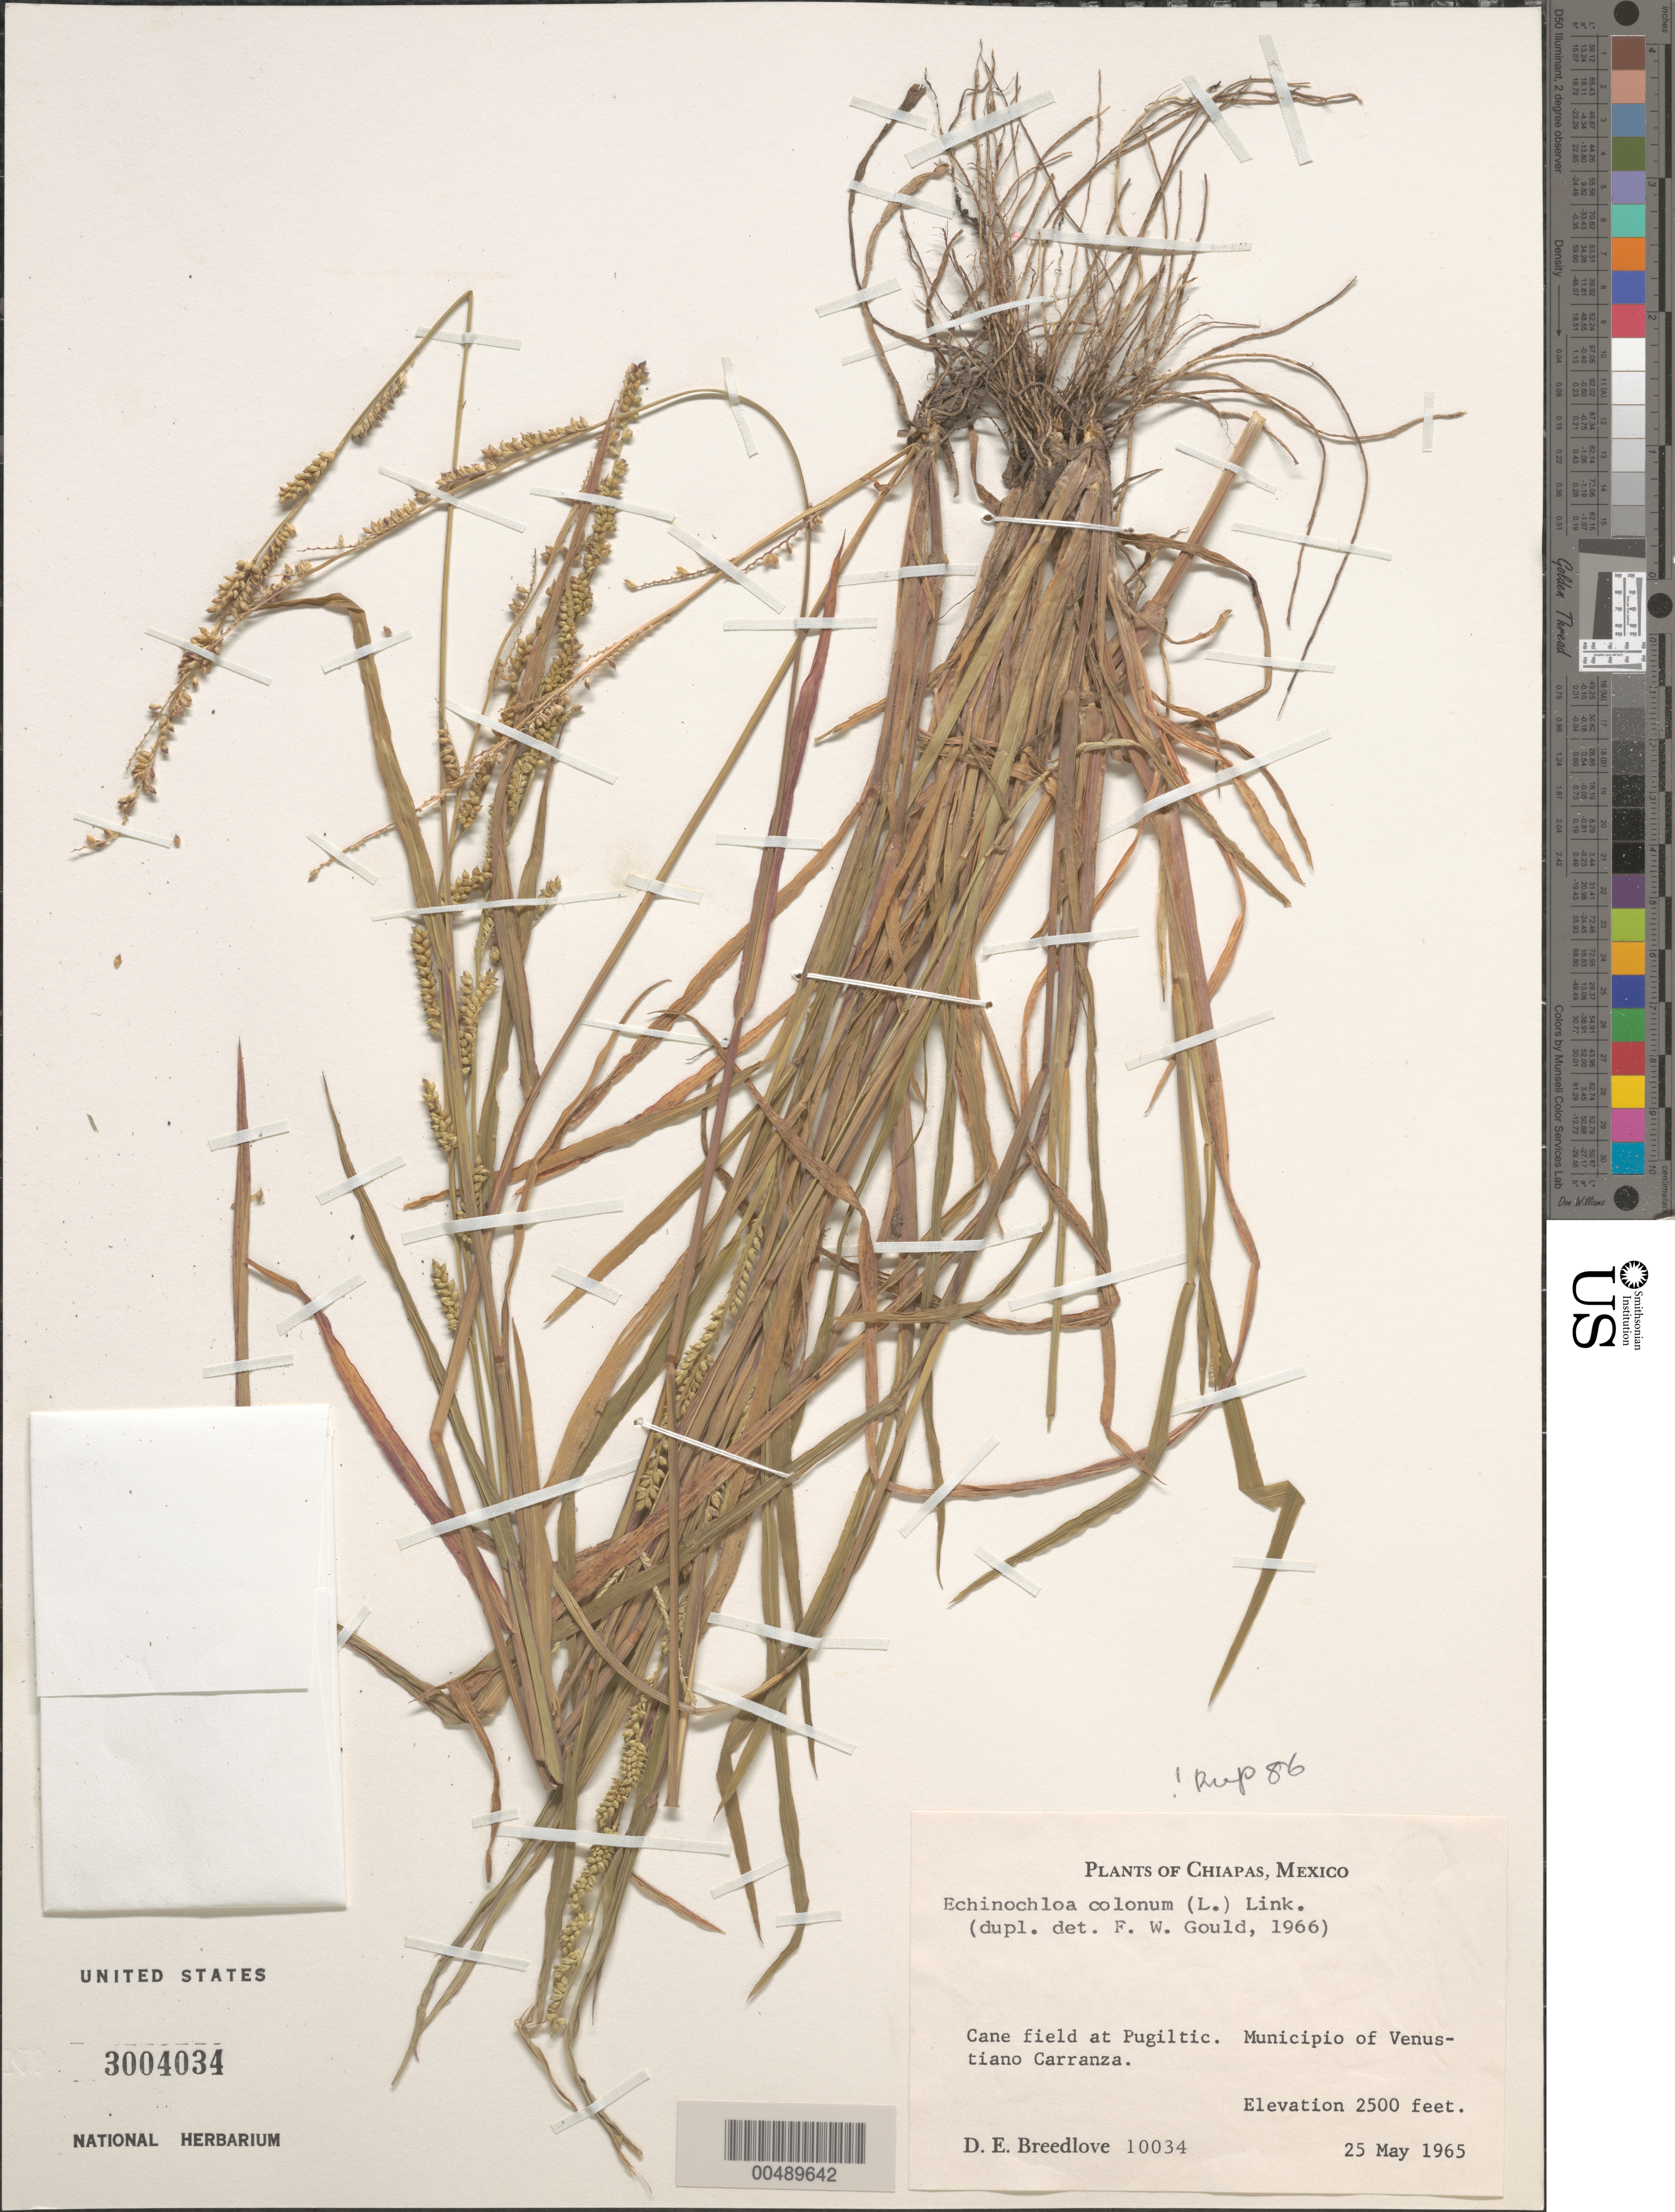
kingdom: Plantae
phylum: Tracheophyta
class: Liliopsida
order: Poales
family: Poaceae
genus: Echinochloa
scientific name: Echinochloa colona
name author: (L.) Link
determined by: Pohl, R. W.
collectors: D. E. Breedlove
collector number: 10034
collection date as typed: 25 May 1965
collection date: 1965-05-25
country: Mexico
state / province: Chiapas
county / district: Venustiano Carranza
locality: At Pugiltic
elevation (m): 762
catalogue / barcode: US 3004034